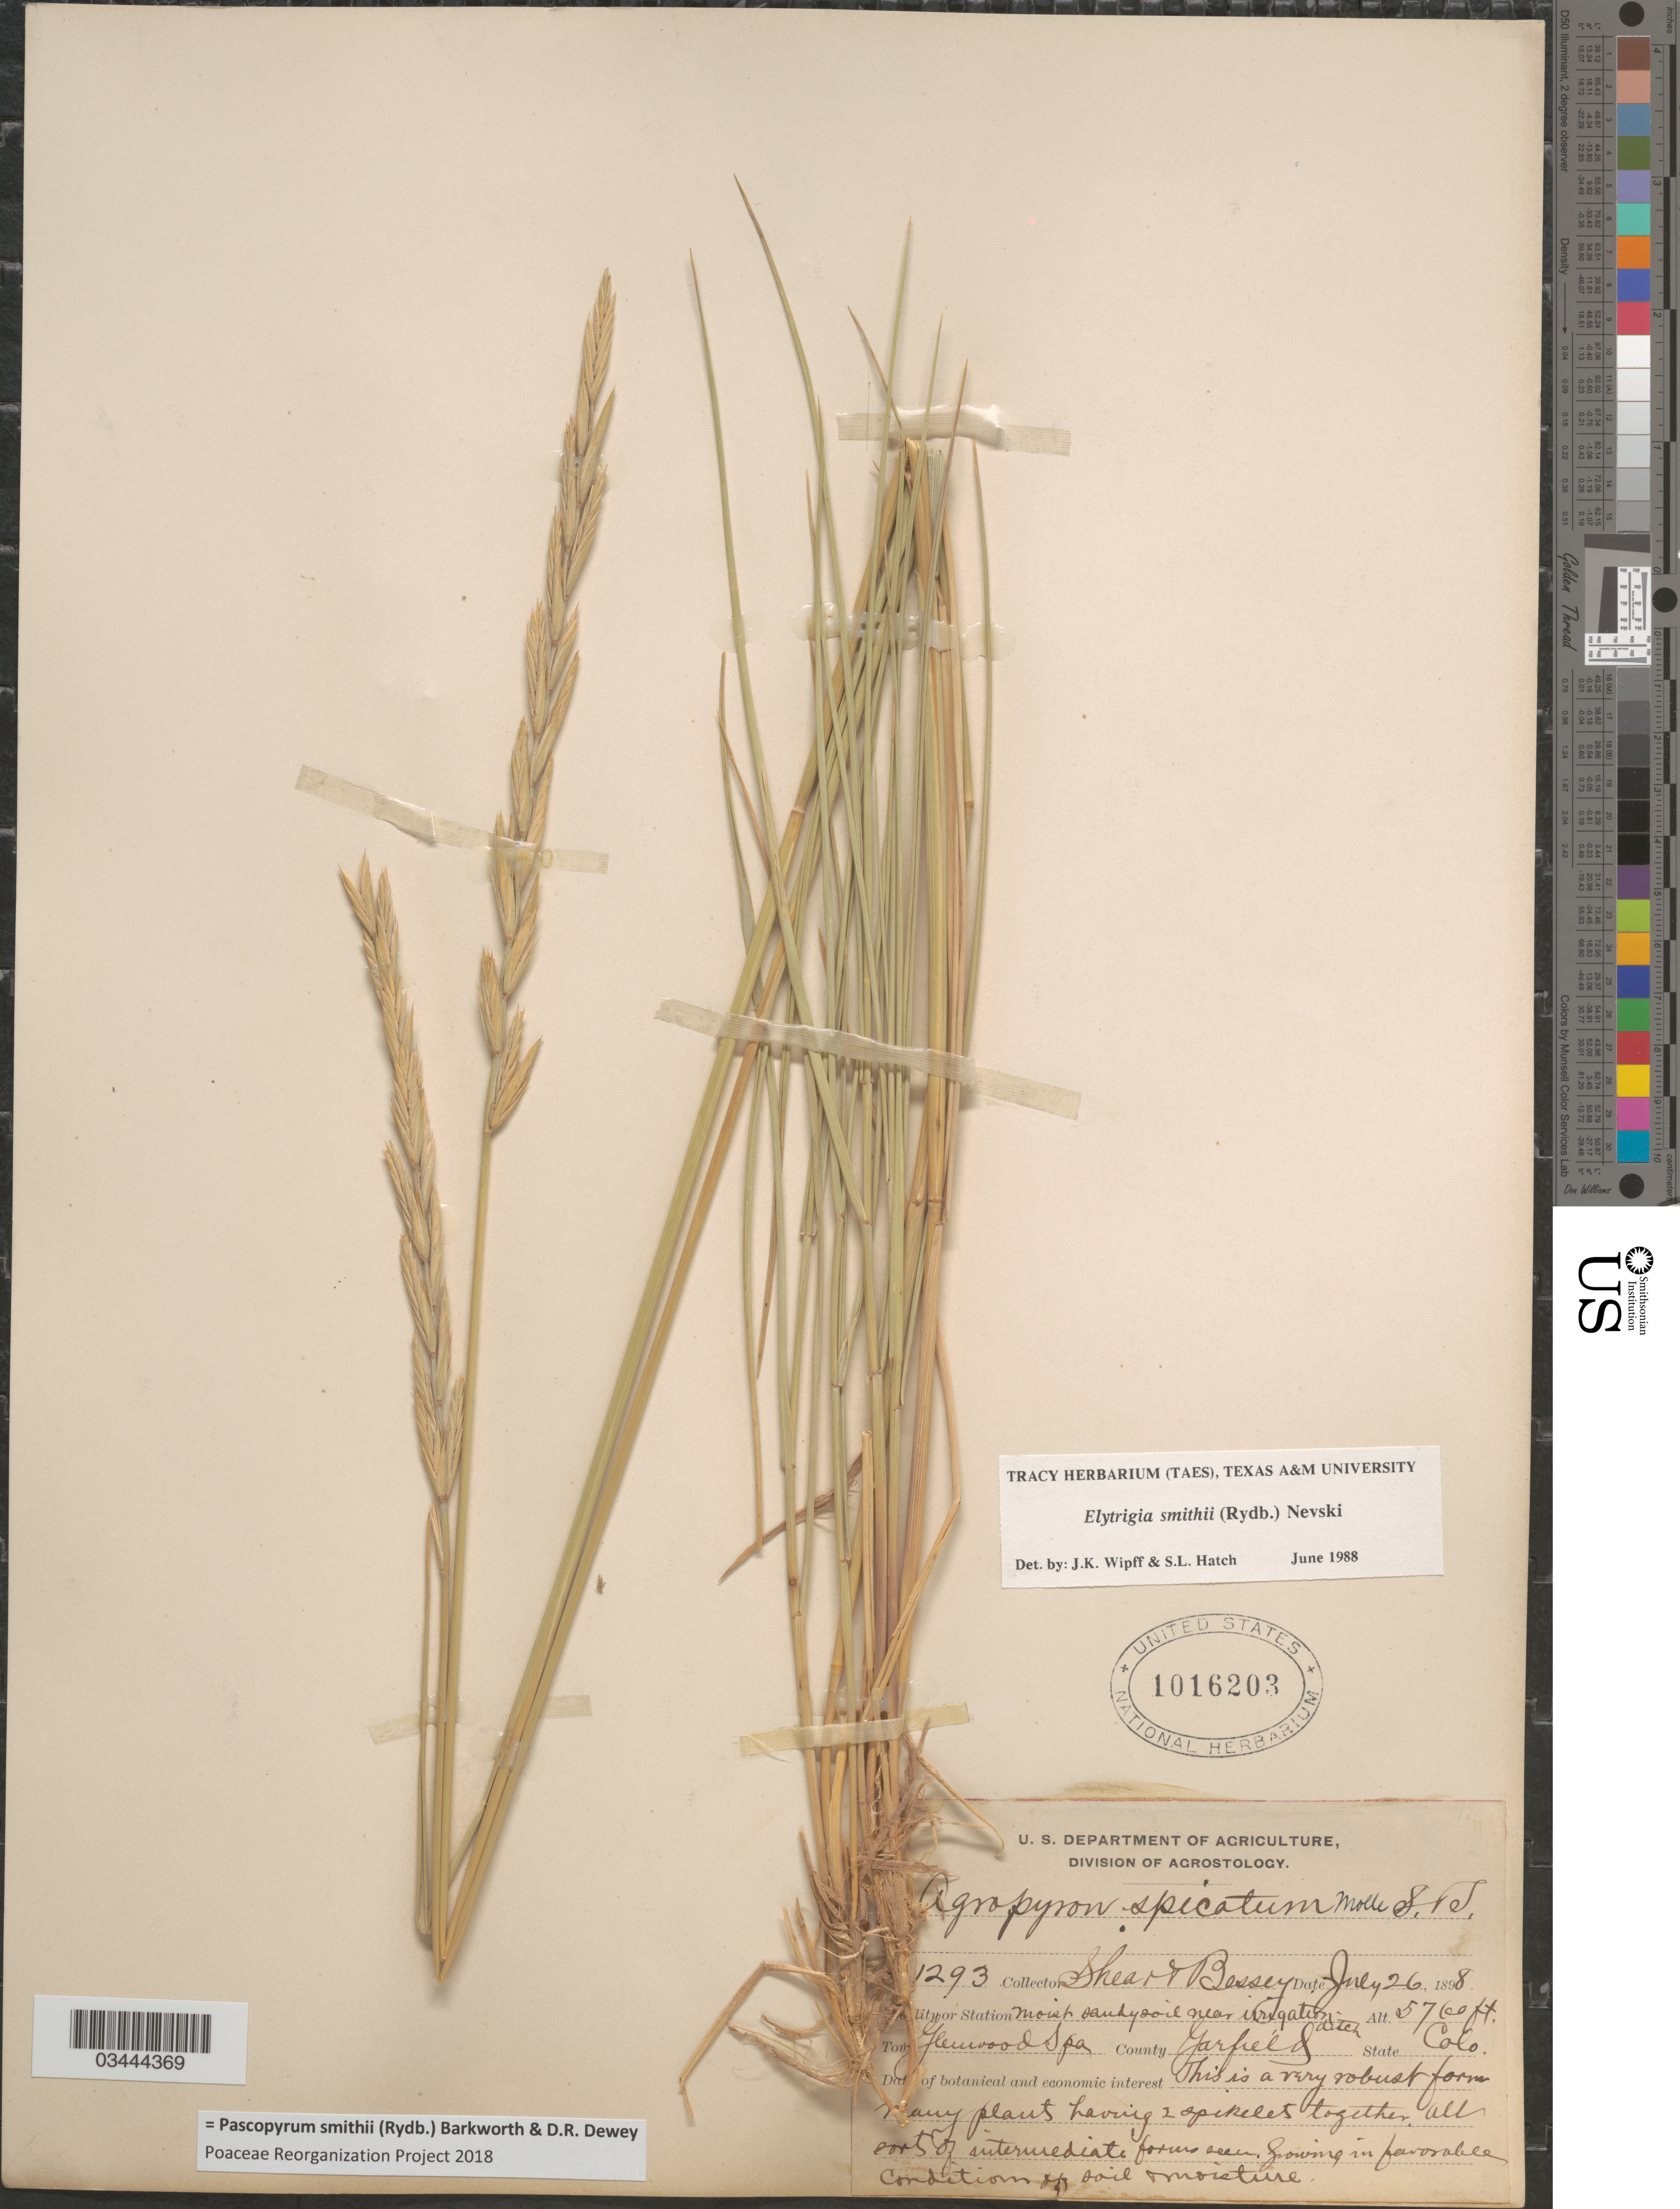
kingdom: Plantae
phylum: Tracheophyta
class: Liliopsida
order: Poales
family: Poaceae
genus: Pascopyrum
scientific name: Pascopyrum smithii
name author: (Rydb.) Barkworth & Dewey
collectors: -- Shear & -. Bessey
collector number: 1293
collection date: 1898-07-26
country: United States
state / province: Colorado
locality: Town Glenwood Spa. County Garfield.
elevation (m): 1756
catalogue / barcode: US 1016203